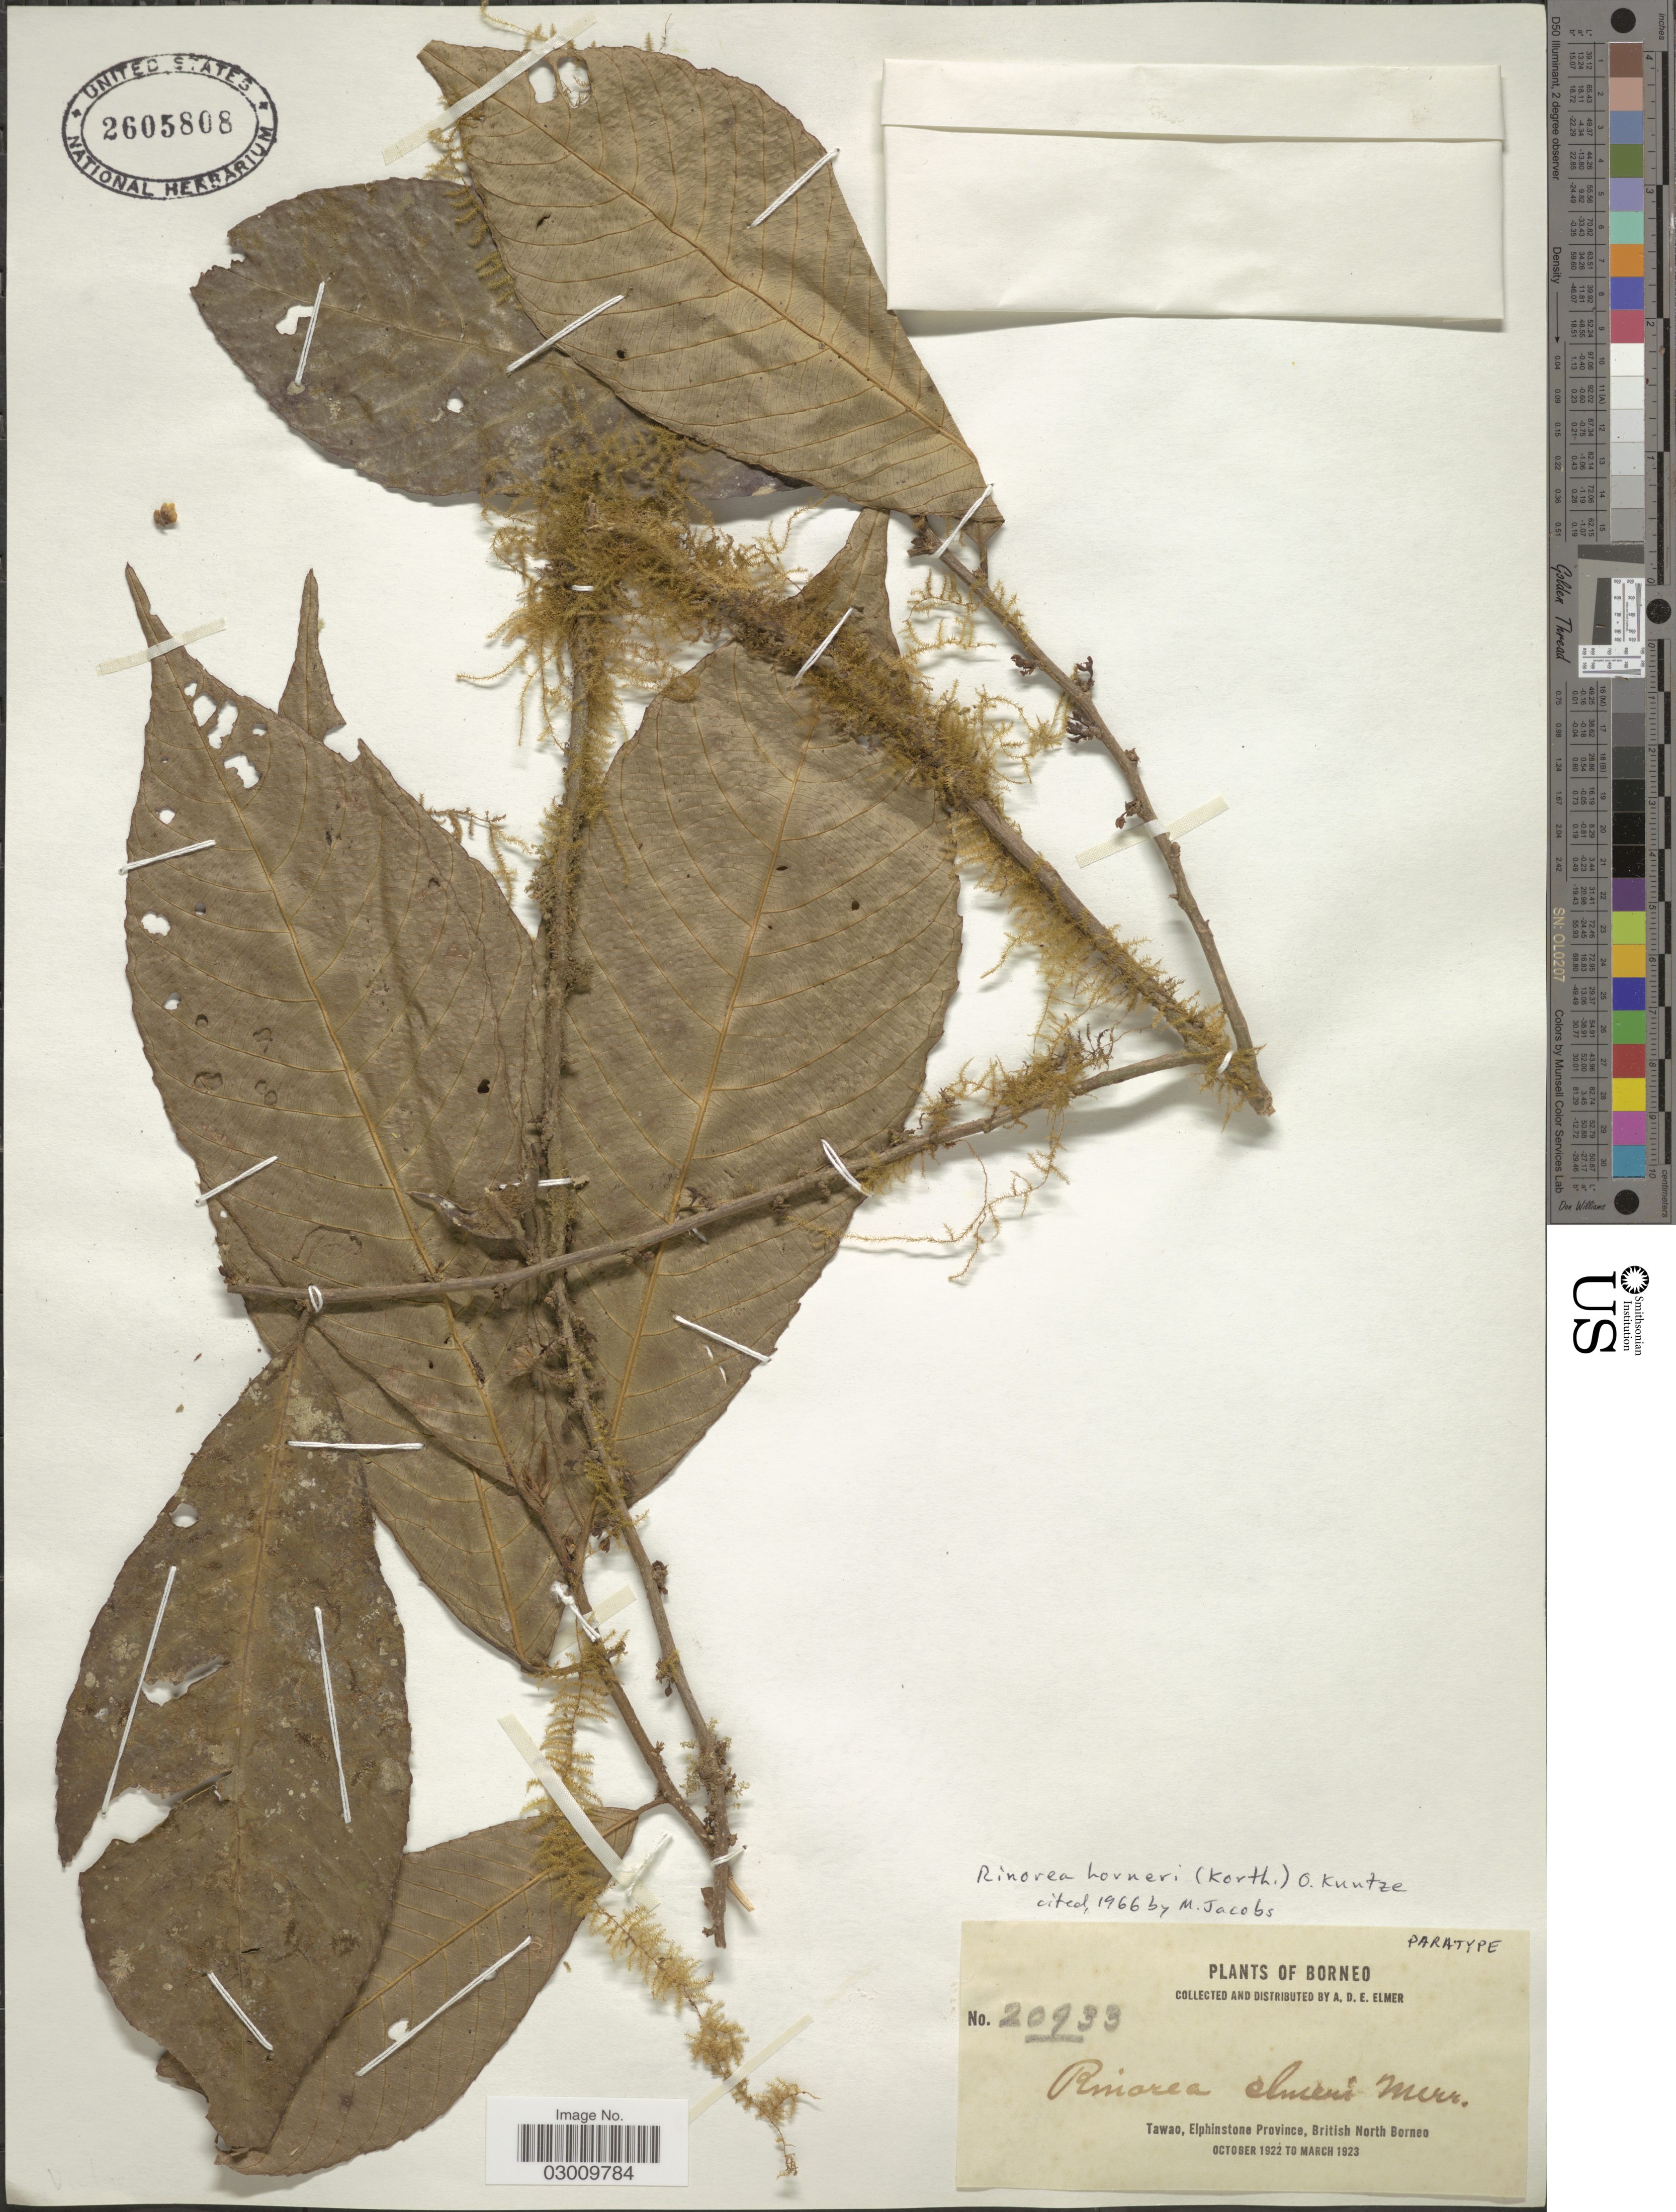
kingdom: Plantae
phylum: Tracheophyta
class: Magnoliopsida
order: Malpighiales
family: Violaceae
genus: Rinorea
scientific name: Rinorea horneri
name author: (Korth.) Kuntze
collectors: A. D. E. Elmer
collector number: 20933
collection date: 1922-10/1923-03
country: Malaysia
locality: Borneo. Tawao, Elphinstone Province, British North Borneo.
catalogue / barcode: US 2605808